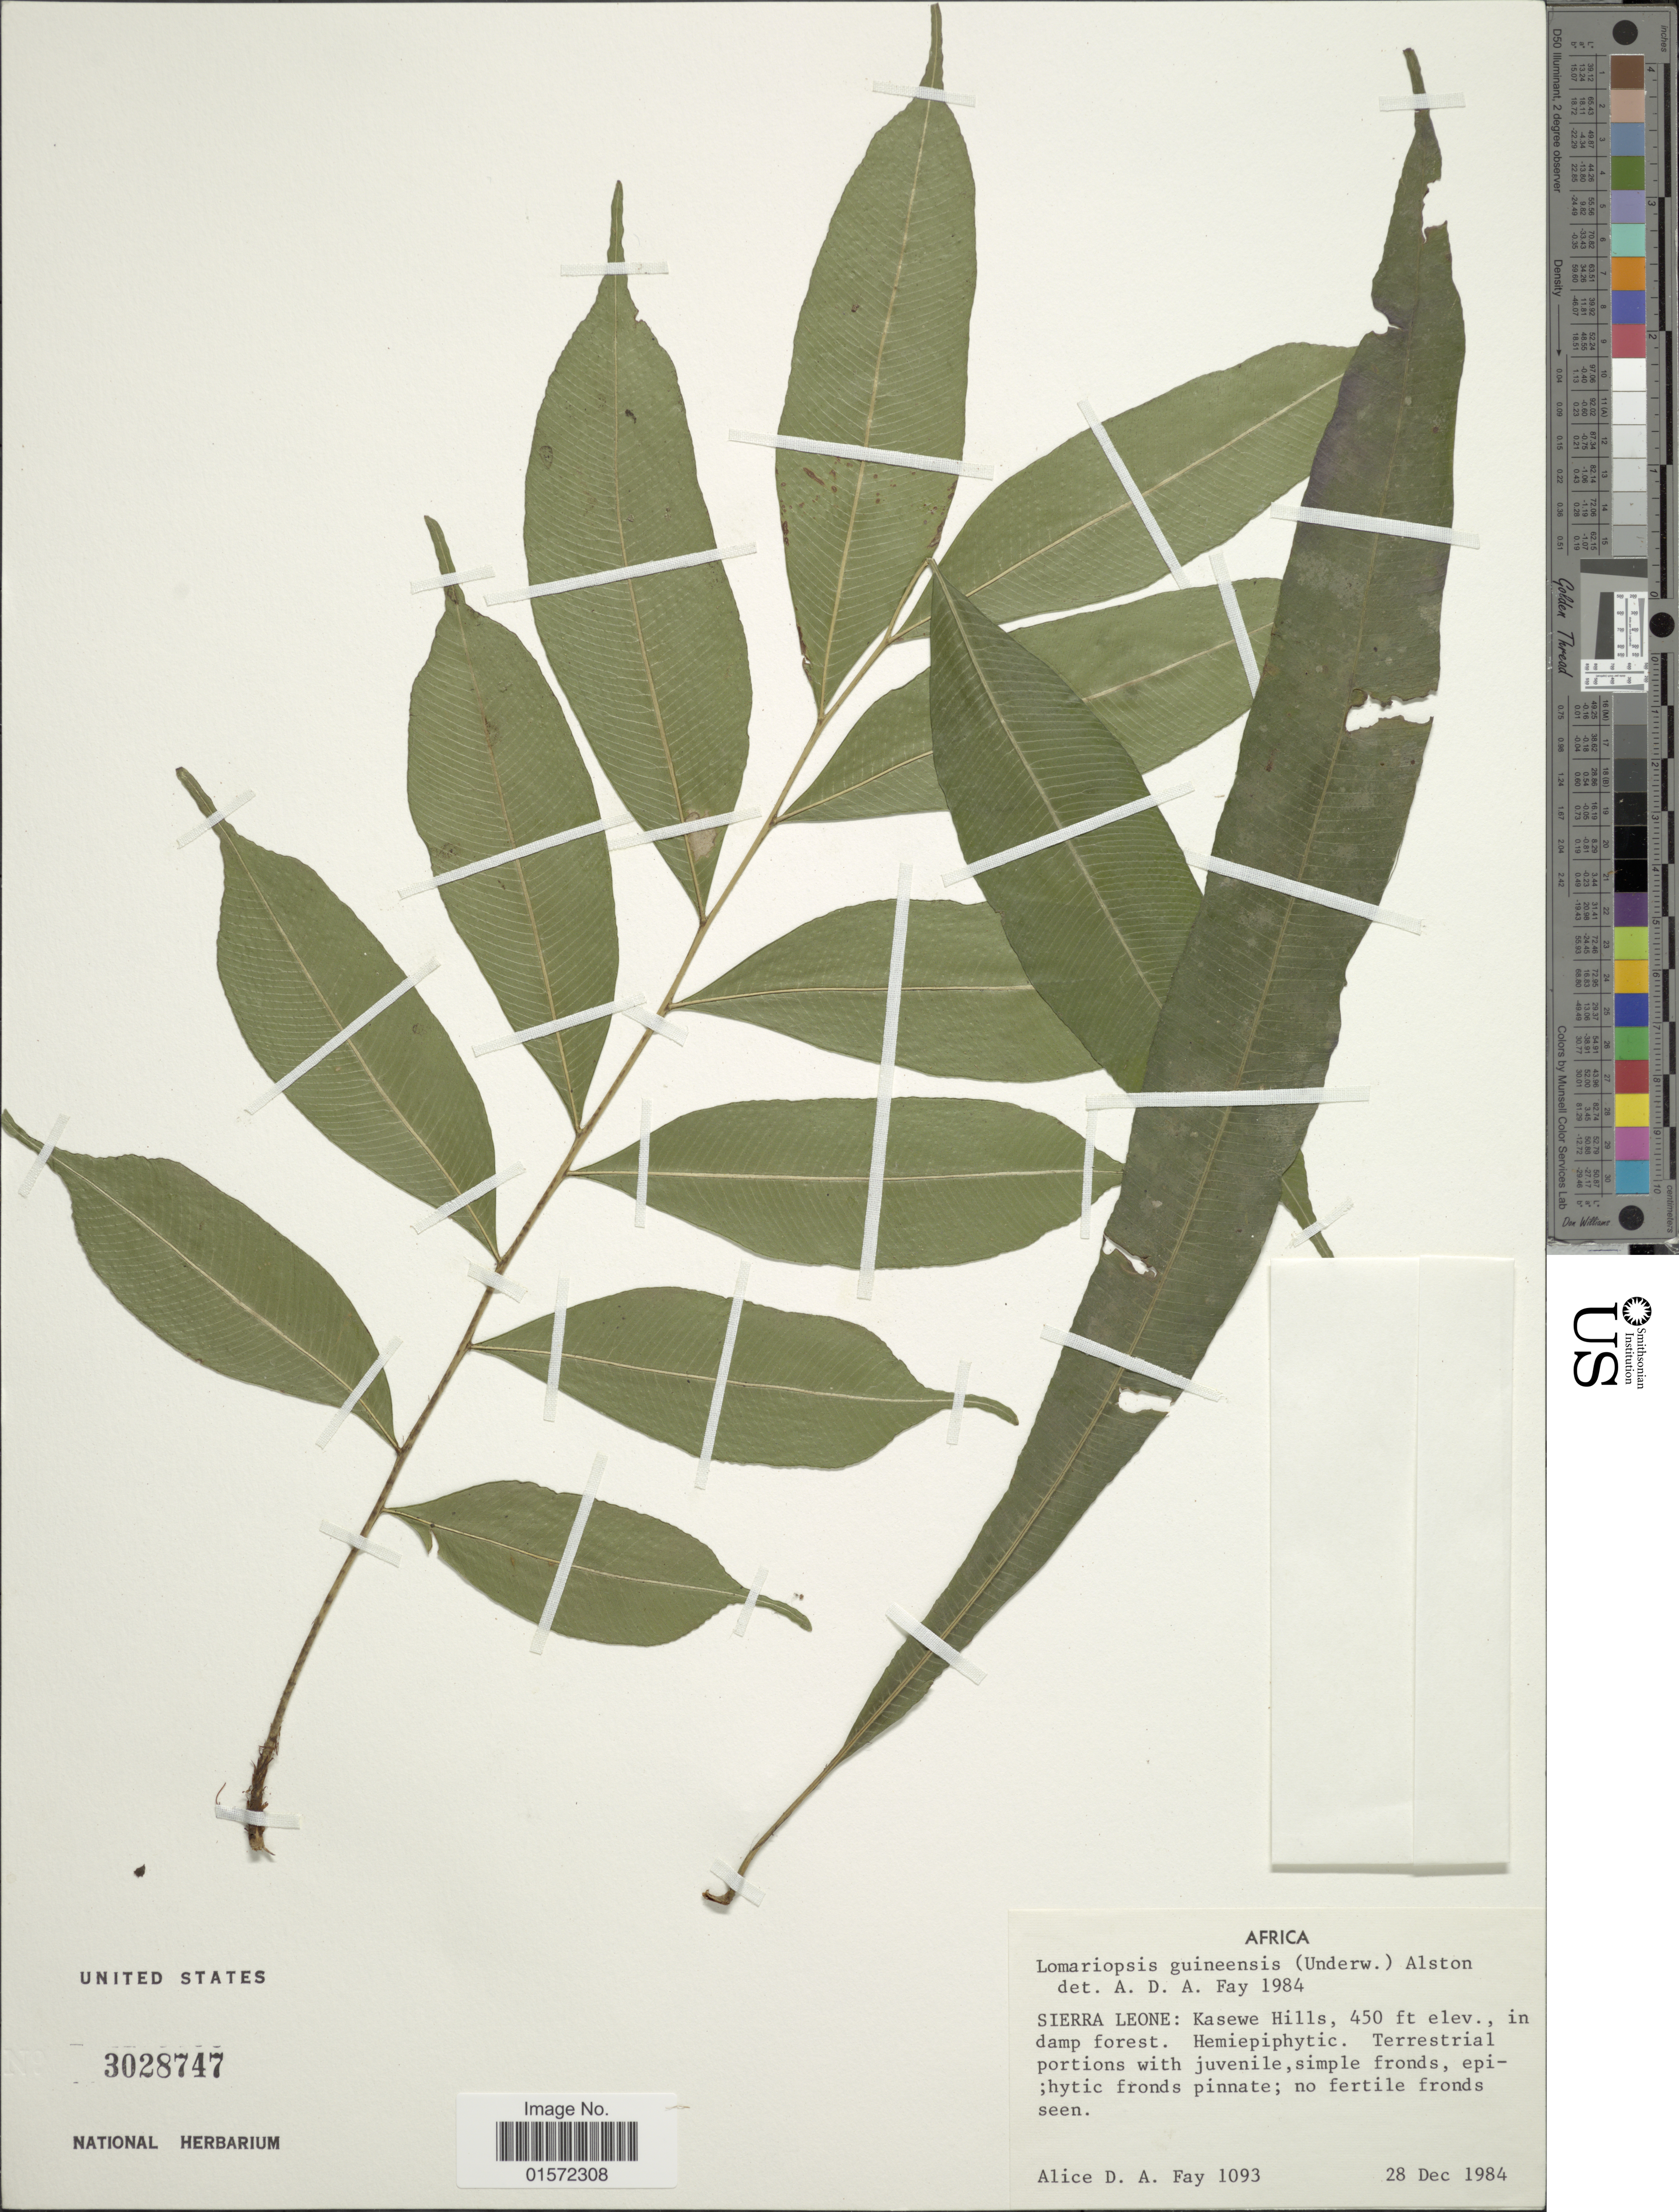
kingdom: Plantae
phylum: Tracheophyta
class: Polypodiopsida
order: Polypodiales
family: Lomariopsidaceae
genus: Lomariopsis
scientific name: Lomariopsis guineensis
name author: Holttum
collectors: A. Fay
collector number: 1093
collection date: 1984-12-28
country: Sierra Leone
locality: Africa, Kasewe Hills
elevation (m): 137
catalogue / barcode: US 3028747